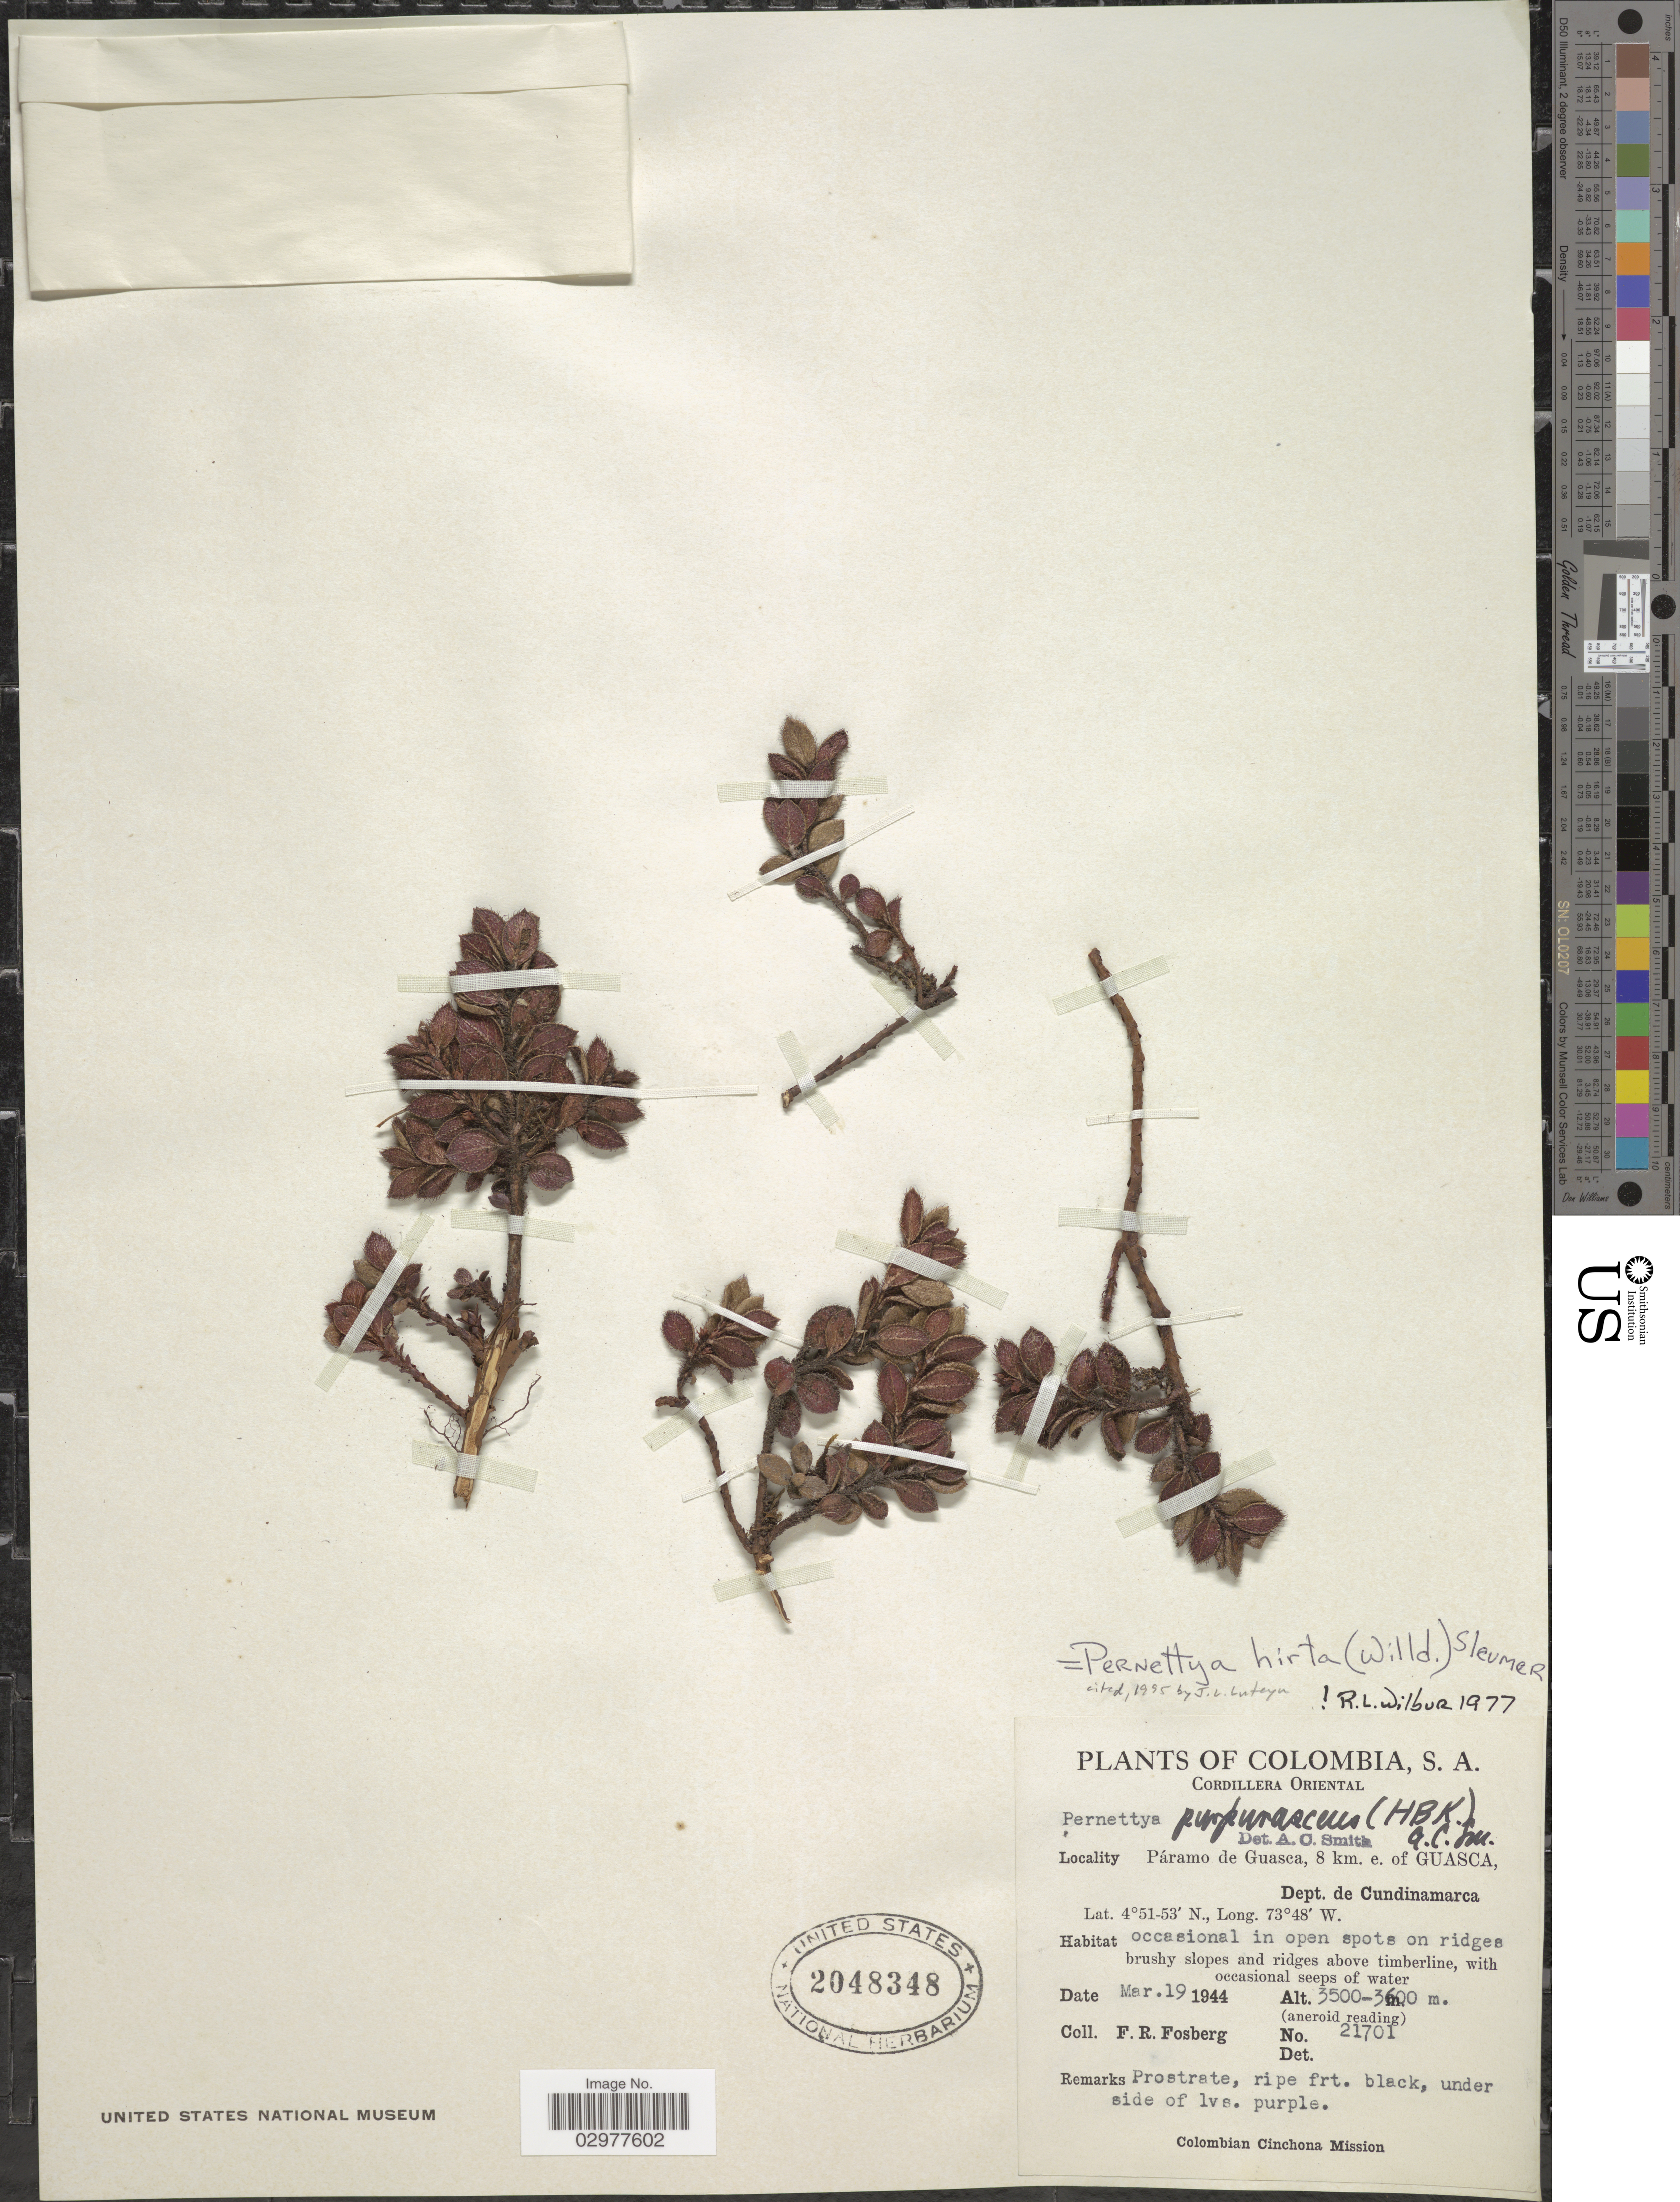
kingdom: Plantae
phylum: Tracheophyta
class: Magnoliopsida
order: Ericales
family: Ericaceae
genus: Pernettya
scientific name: Pernettya hirta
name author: (Willd.) Sleumer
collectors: F. R. Fosberg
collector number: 21701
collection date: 1944-03-19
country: Colombia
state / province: Cundinamarca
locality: Cordillera Oriental, Páramo de Guasca, 8 km. e. of Guasca, Dept. de Cundinamarca.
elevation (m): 3500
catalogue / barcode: US 2048348